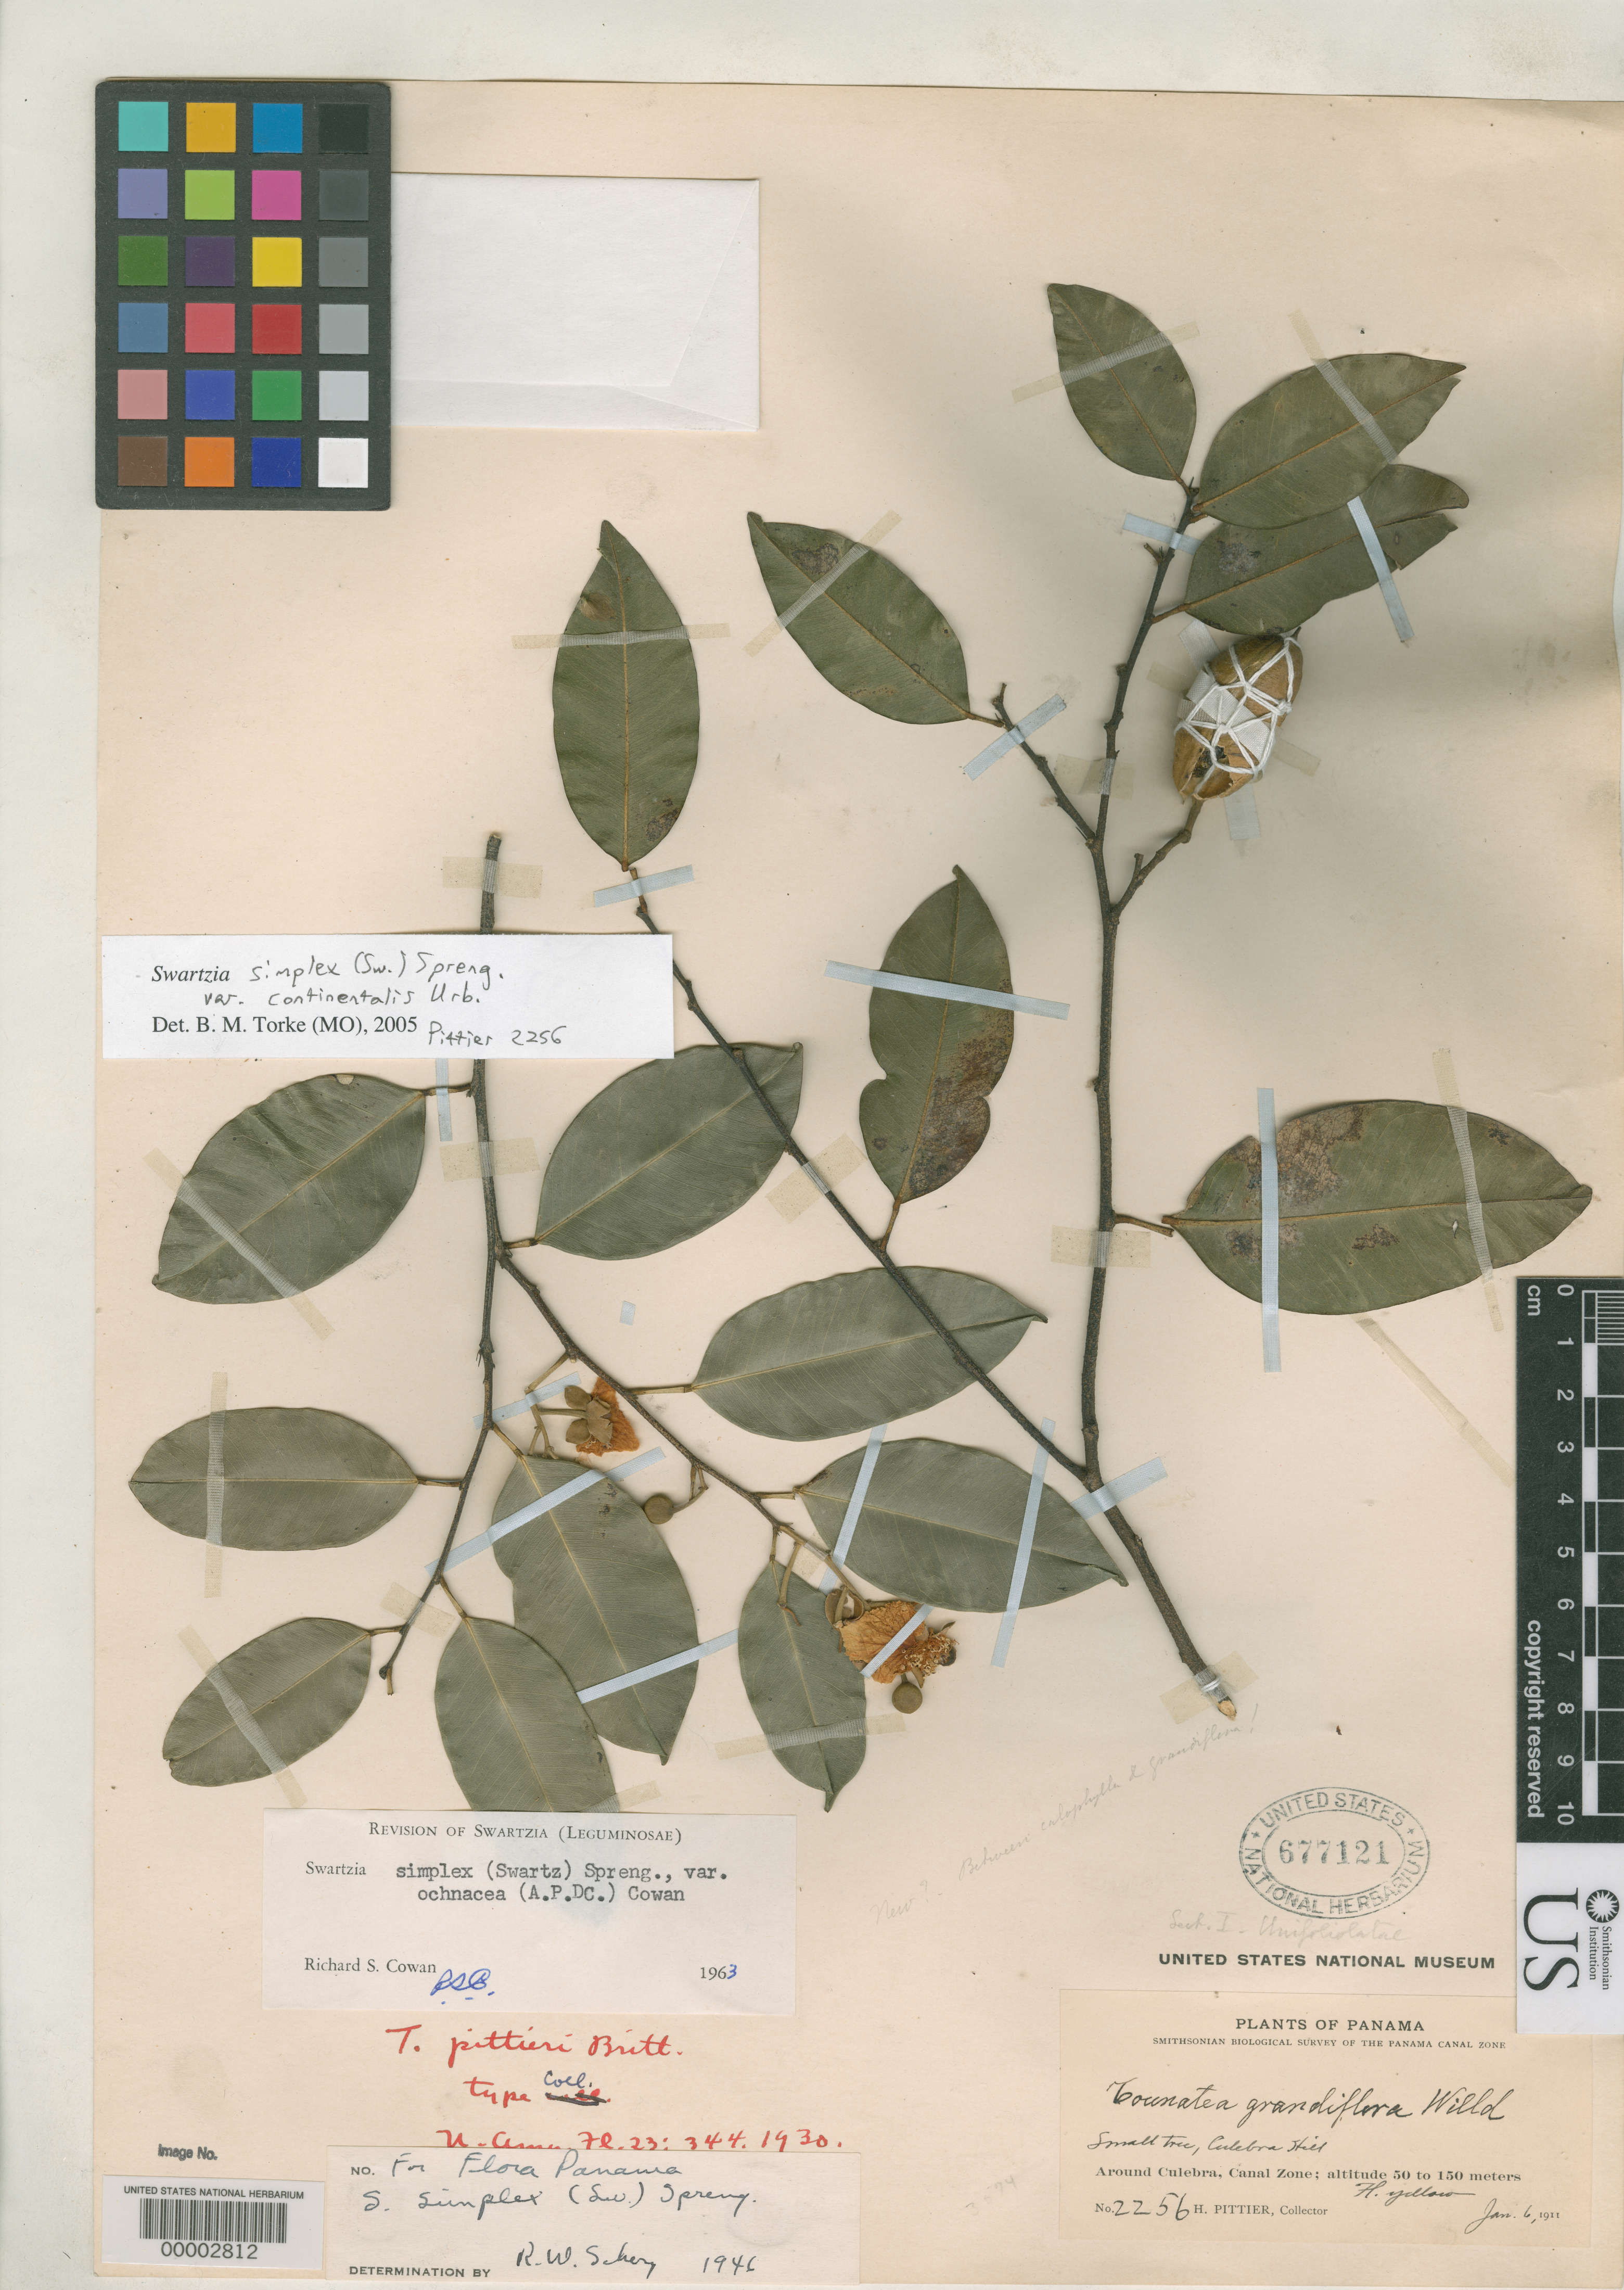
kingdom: Plantae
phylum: Tracheophyta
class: Magnoliopsida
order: Fabales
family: Fabaceae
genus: Tounatea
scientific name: Tounatea pittieri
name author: Britton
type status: Isotype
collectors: H. F. Pittier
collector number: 2256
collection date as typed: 06 Jan 1911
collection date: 1911-01-06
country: Panama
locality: Around Culebra.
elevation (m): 50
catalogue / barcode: US 677121